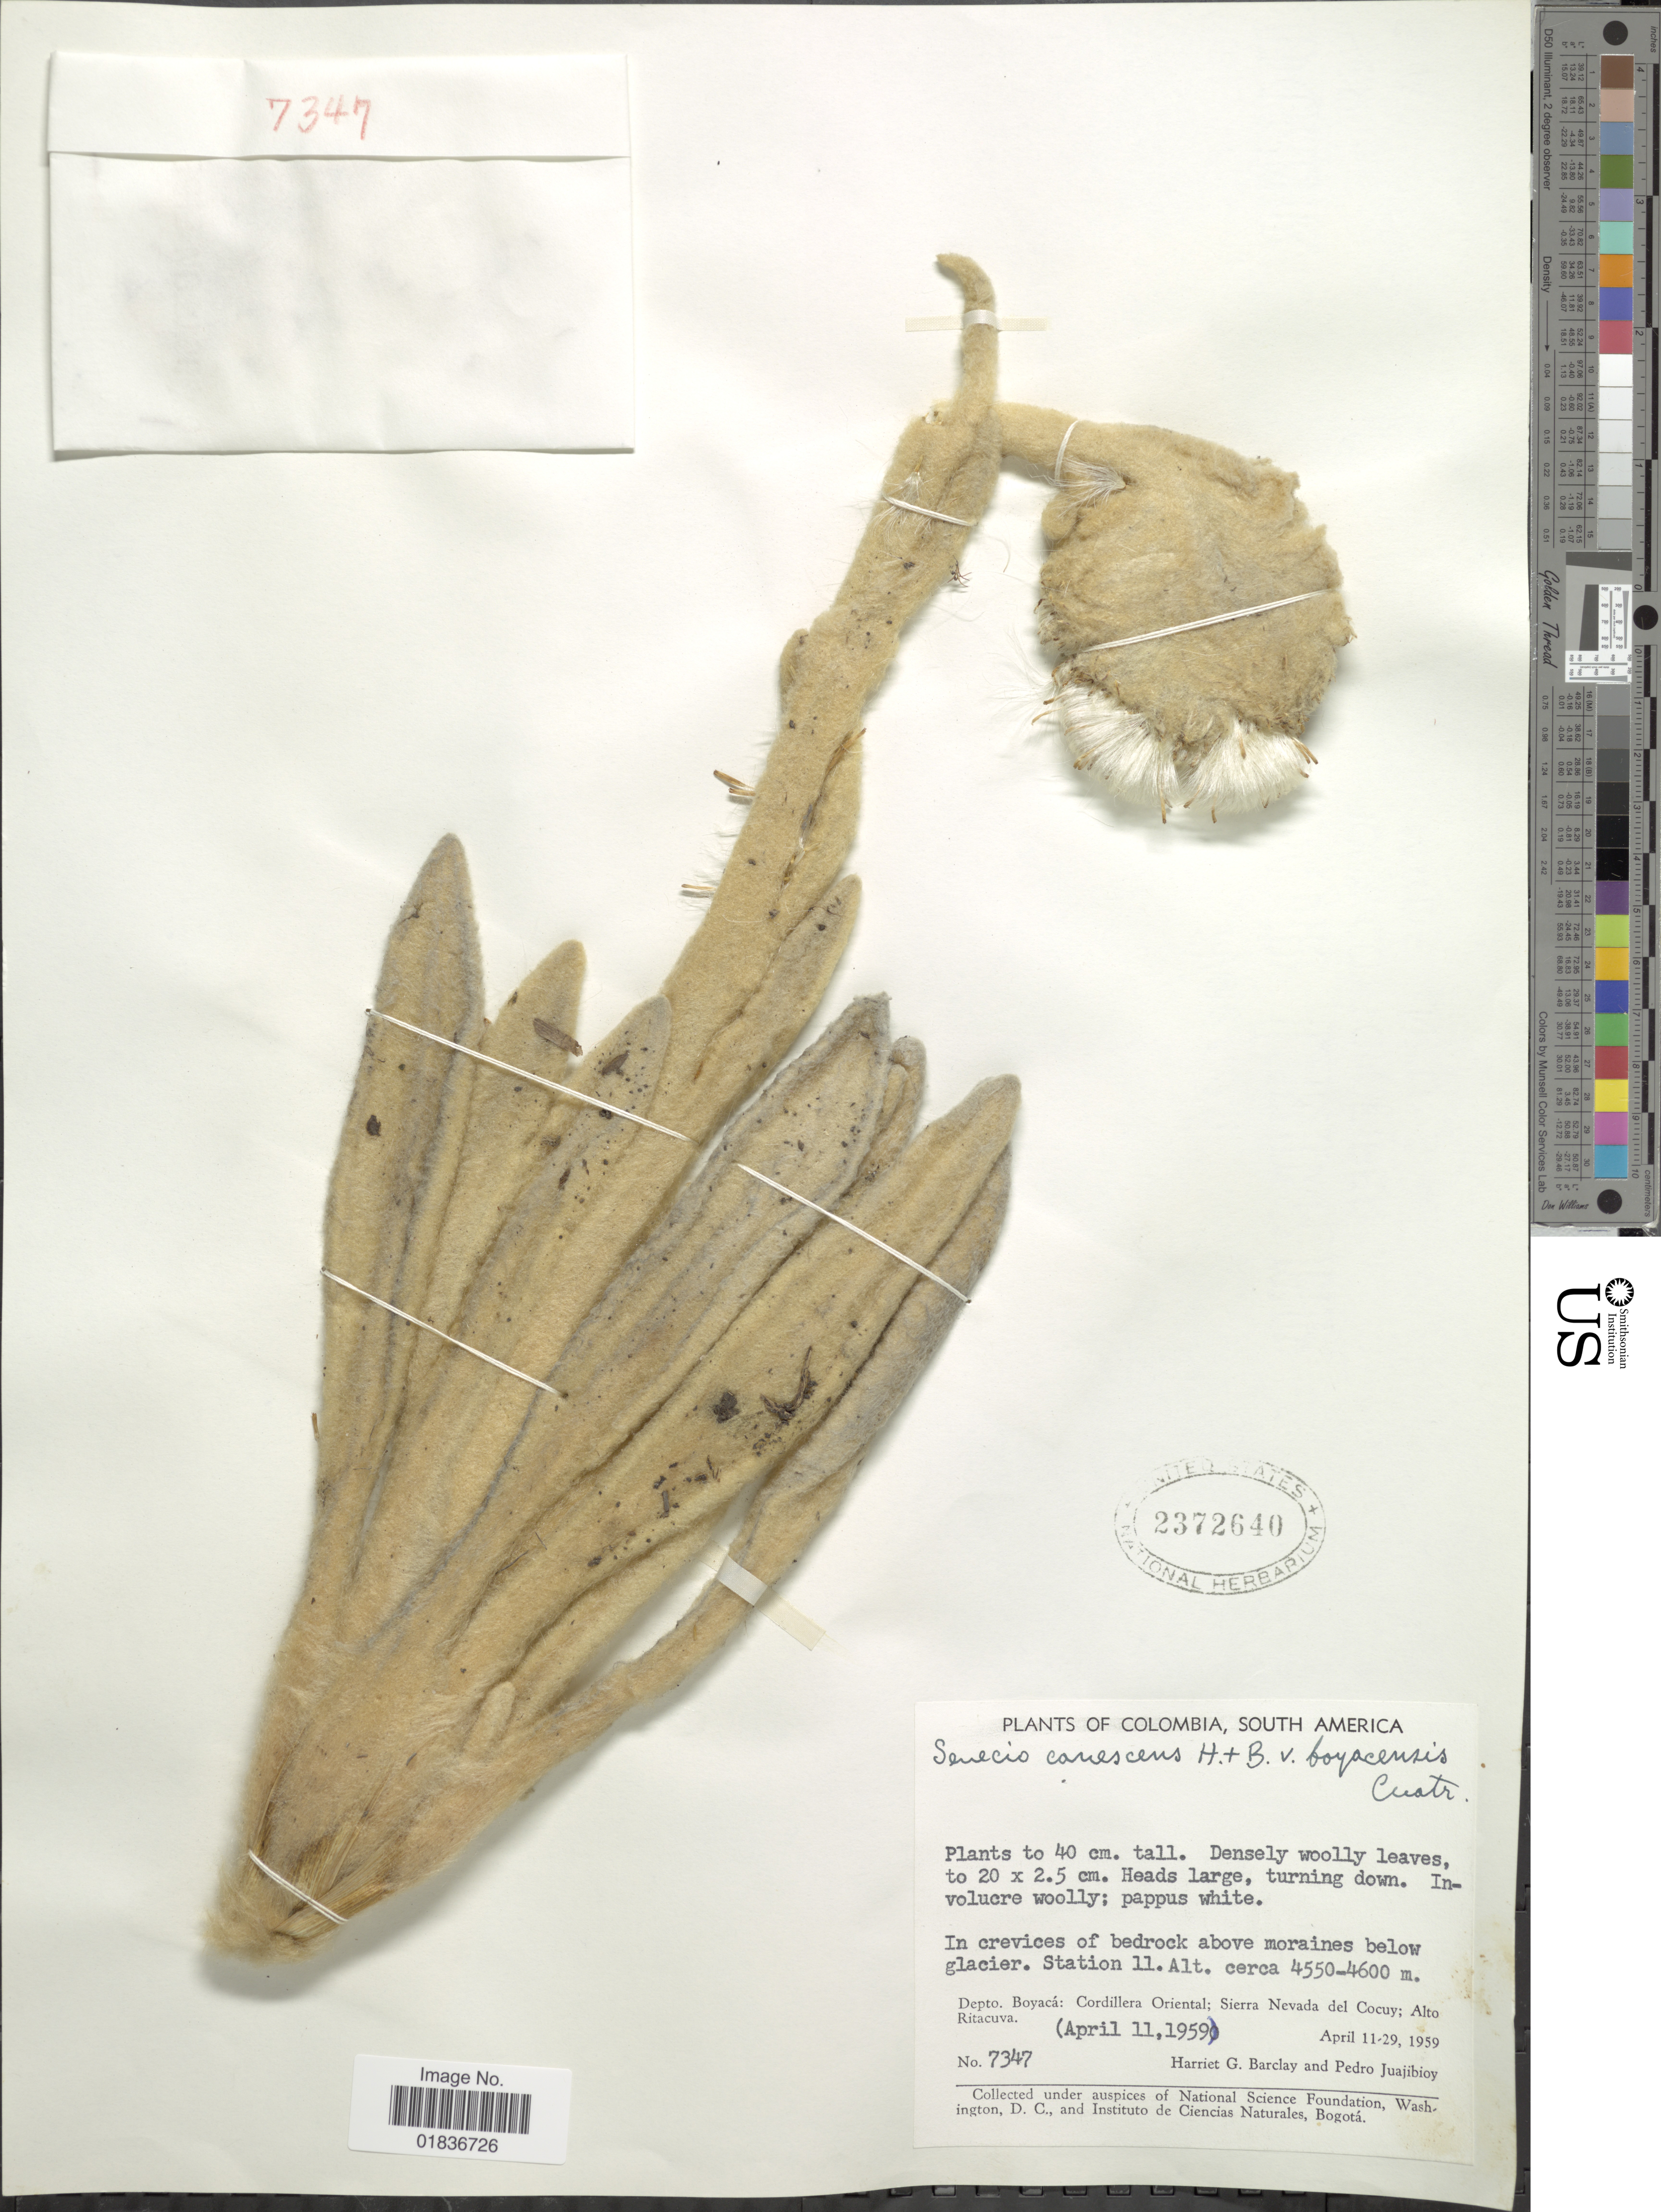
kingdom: Plantae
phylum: Tracheophyta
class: Magnoliopsida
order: Asterales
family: Asteraceae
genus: Senecio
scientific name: Senecio canescens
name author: (Bonpl.) Cuatrec.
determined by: Salomon, Luciana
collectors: H. G. Barclay & P. Juajibioy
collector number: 7347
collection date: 1959-04-11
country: Colombia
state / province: Boyacá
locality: Depto. Boyacá: Cordillera Oriental; Sierra Nevada del Cocuy; ALto Ritacuva. Station 11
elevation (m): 4550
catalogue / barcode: US 2372640